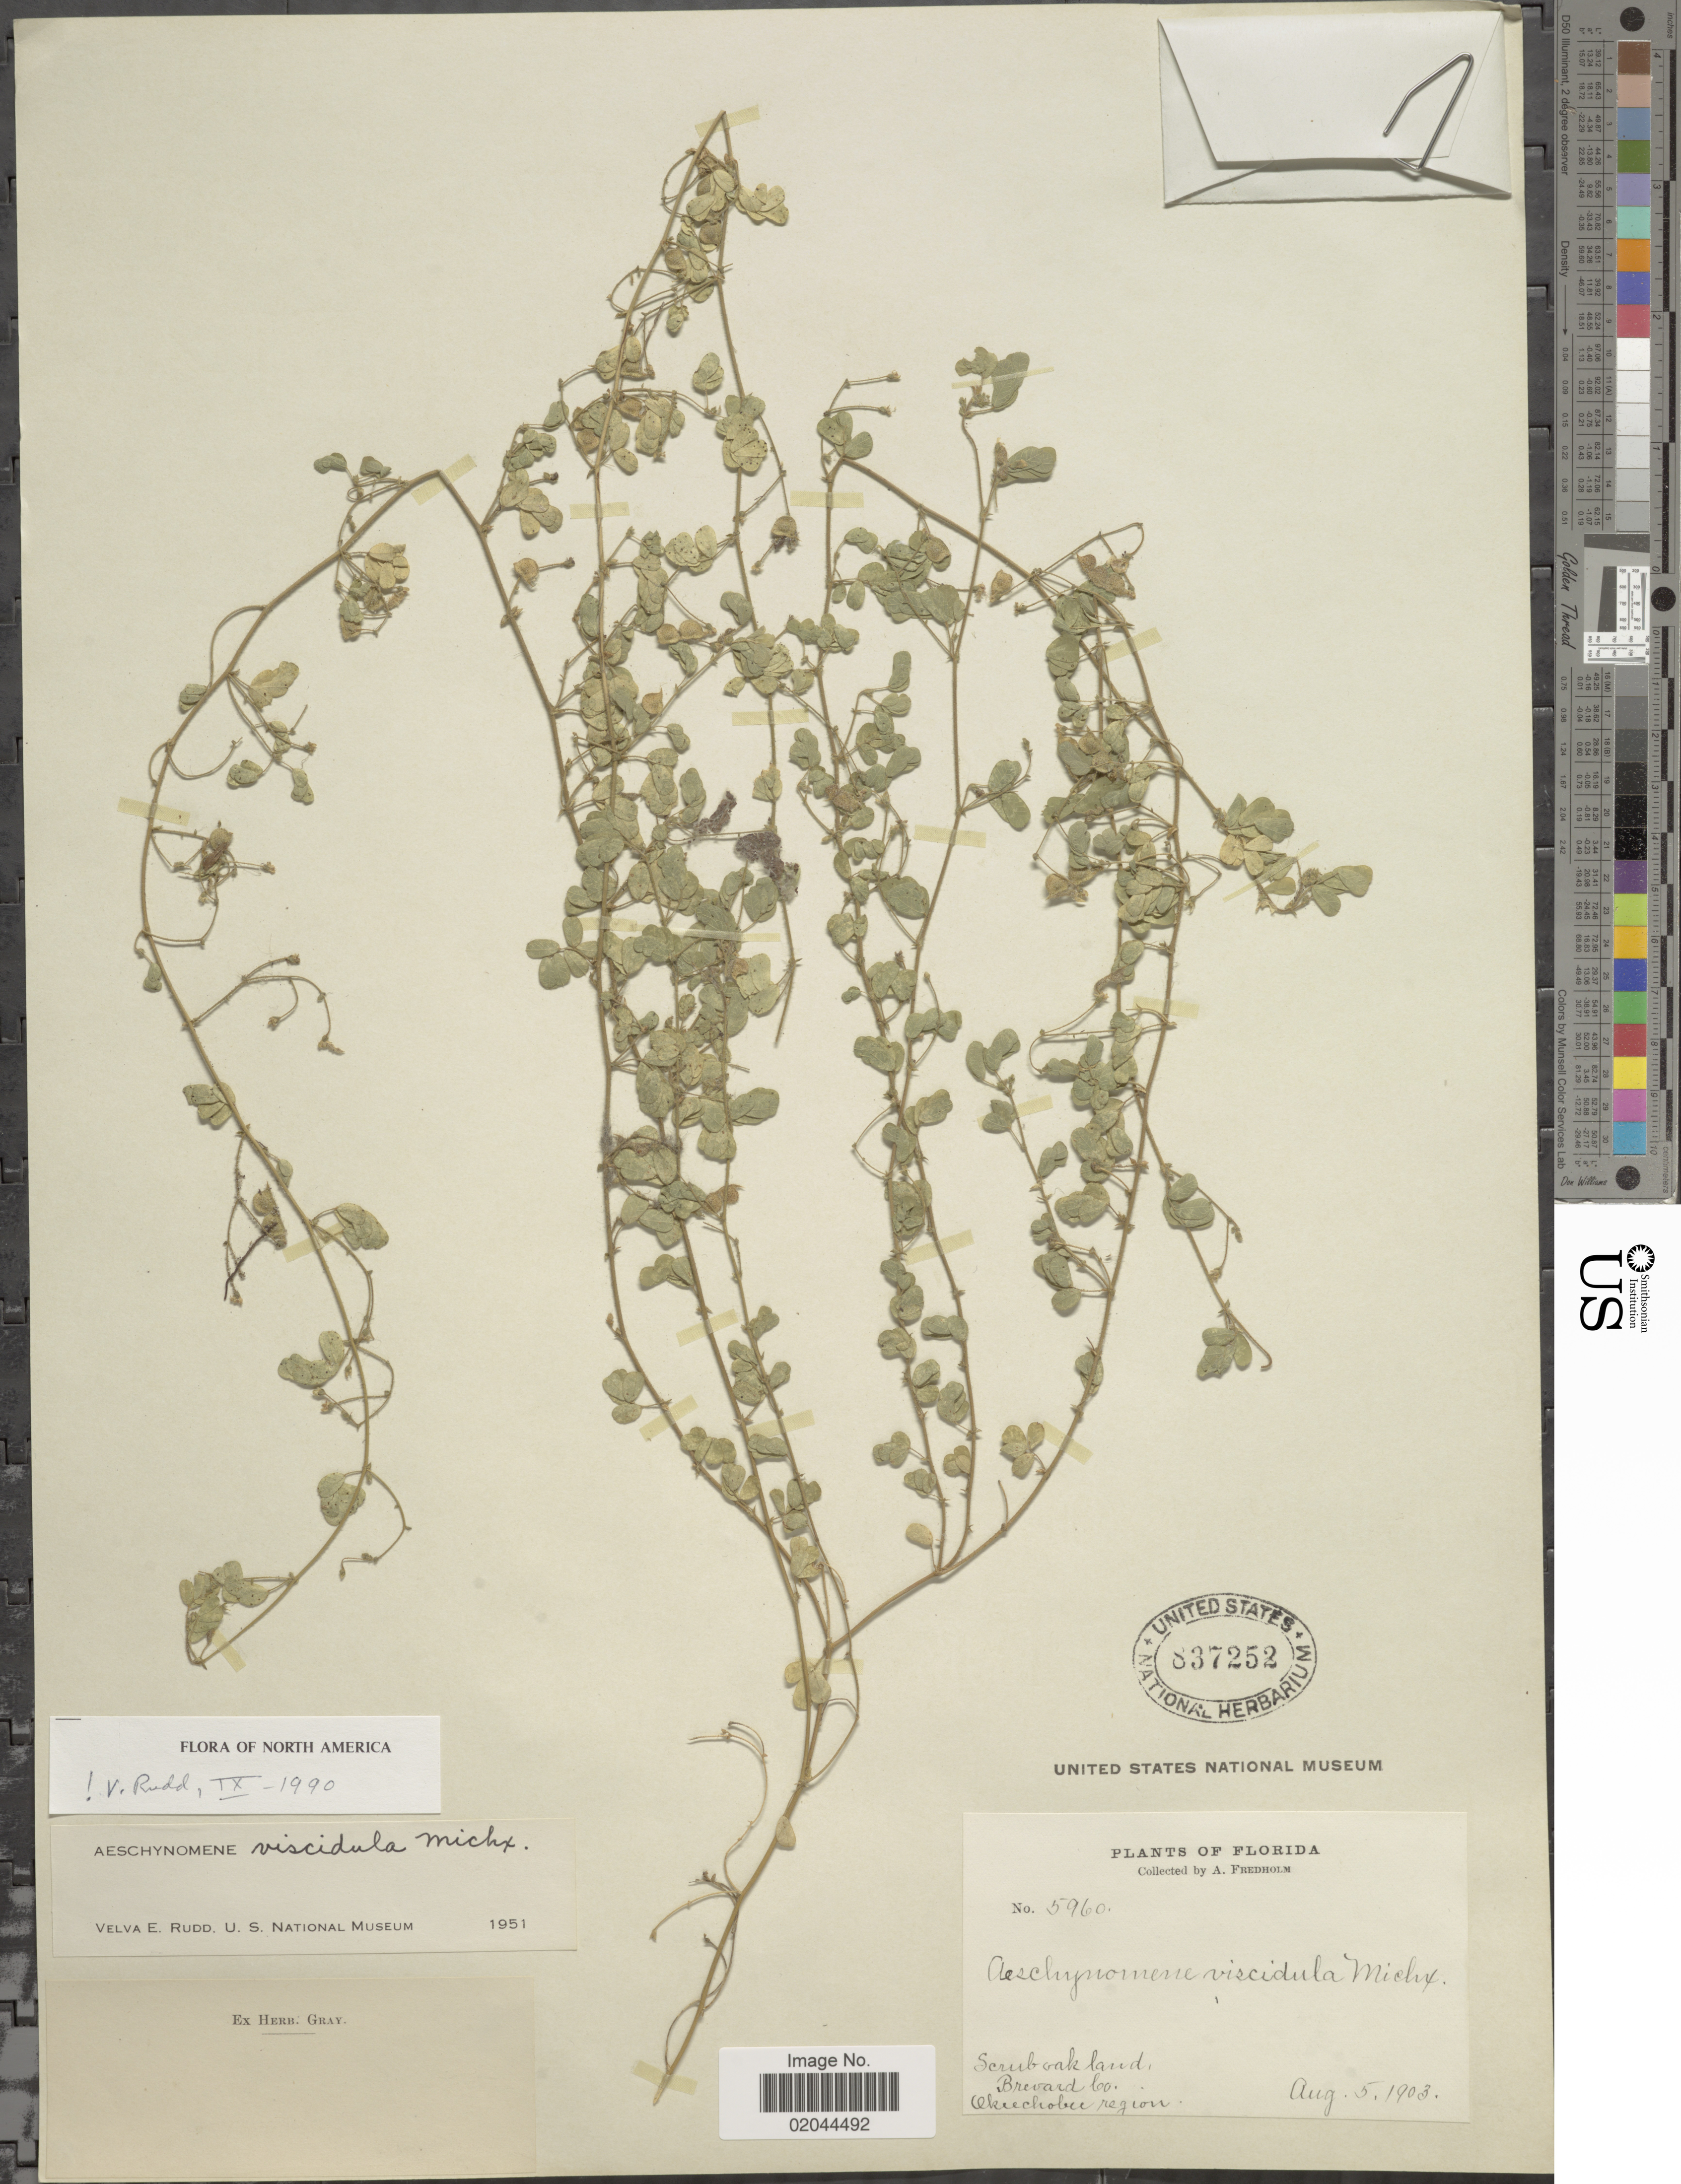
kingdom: Plantae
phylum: Tracheophyta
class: Magnoliopsida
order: Fabales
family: Fabaceae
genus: Aeschynomene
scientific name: Aeschynomene viscidula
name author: Michx.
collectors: A. Fredholm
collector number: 5960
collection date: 1903-08-05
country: United States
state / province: Florida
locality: Scrub oakland, Brevard Co., Okuchobee region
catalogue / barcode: US 837253